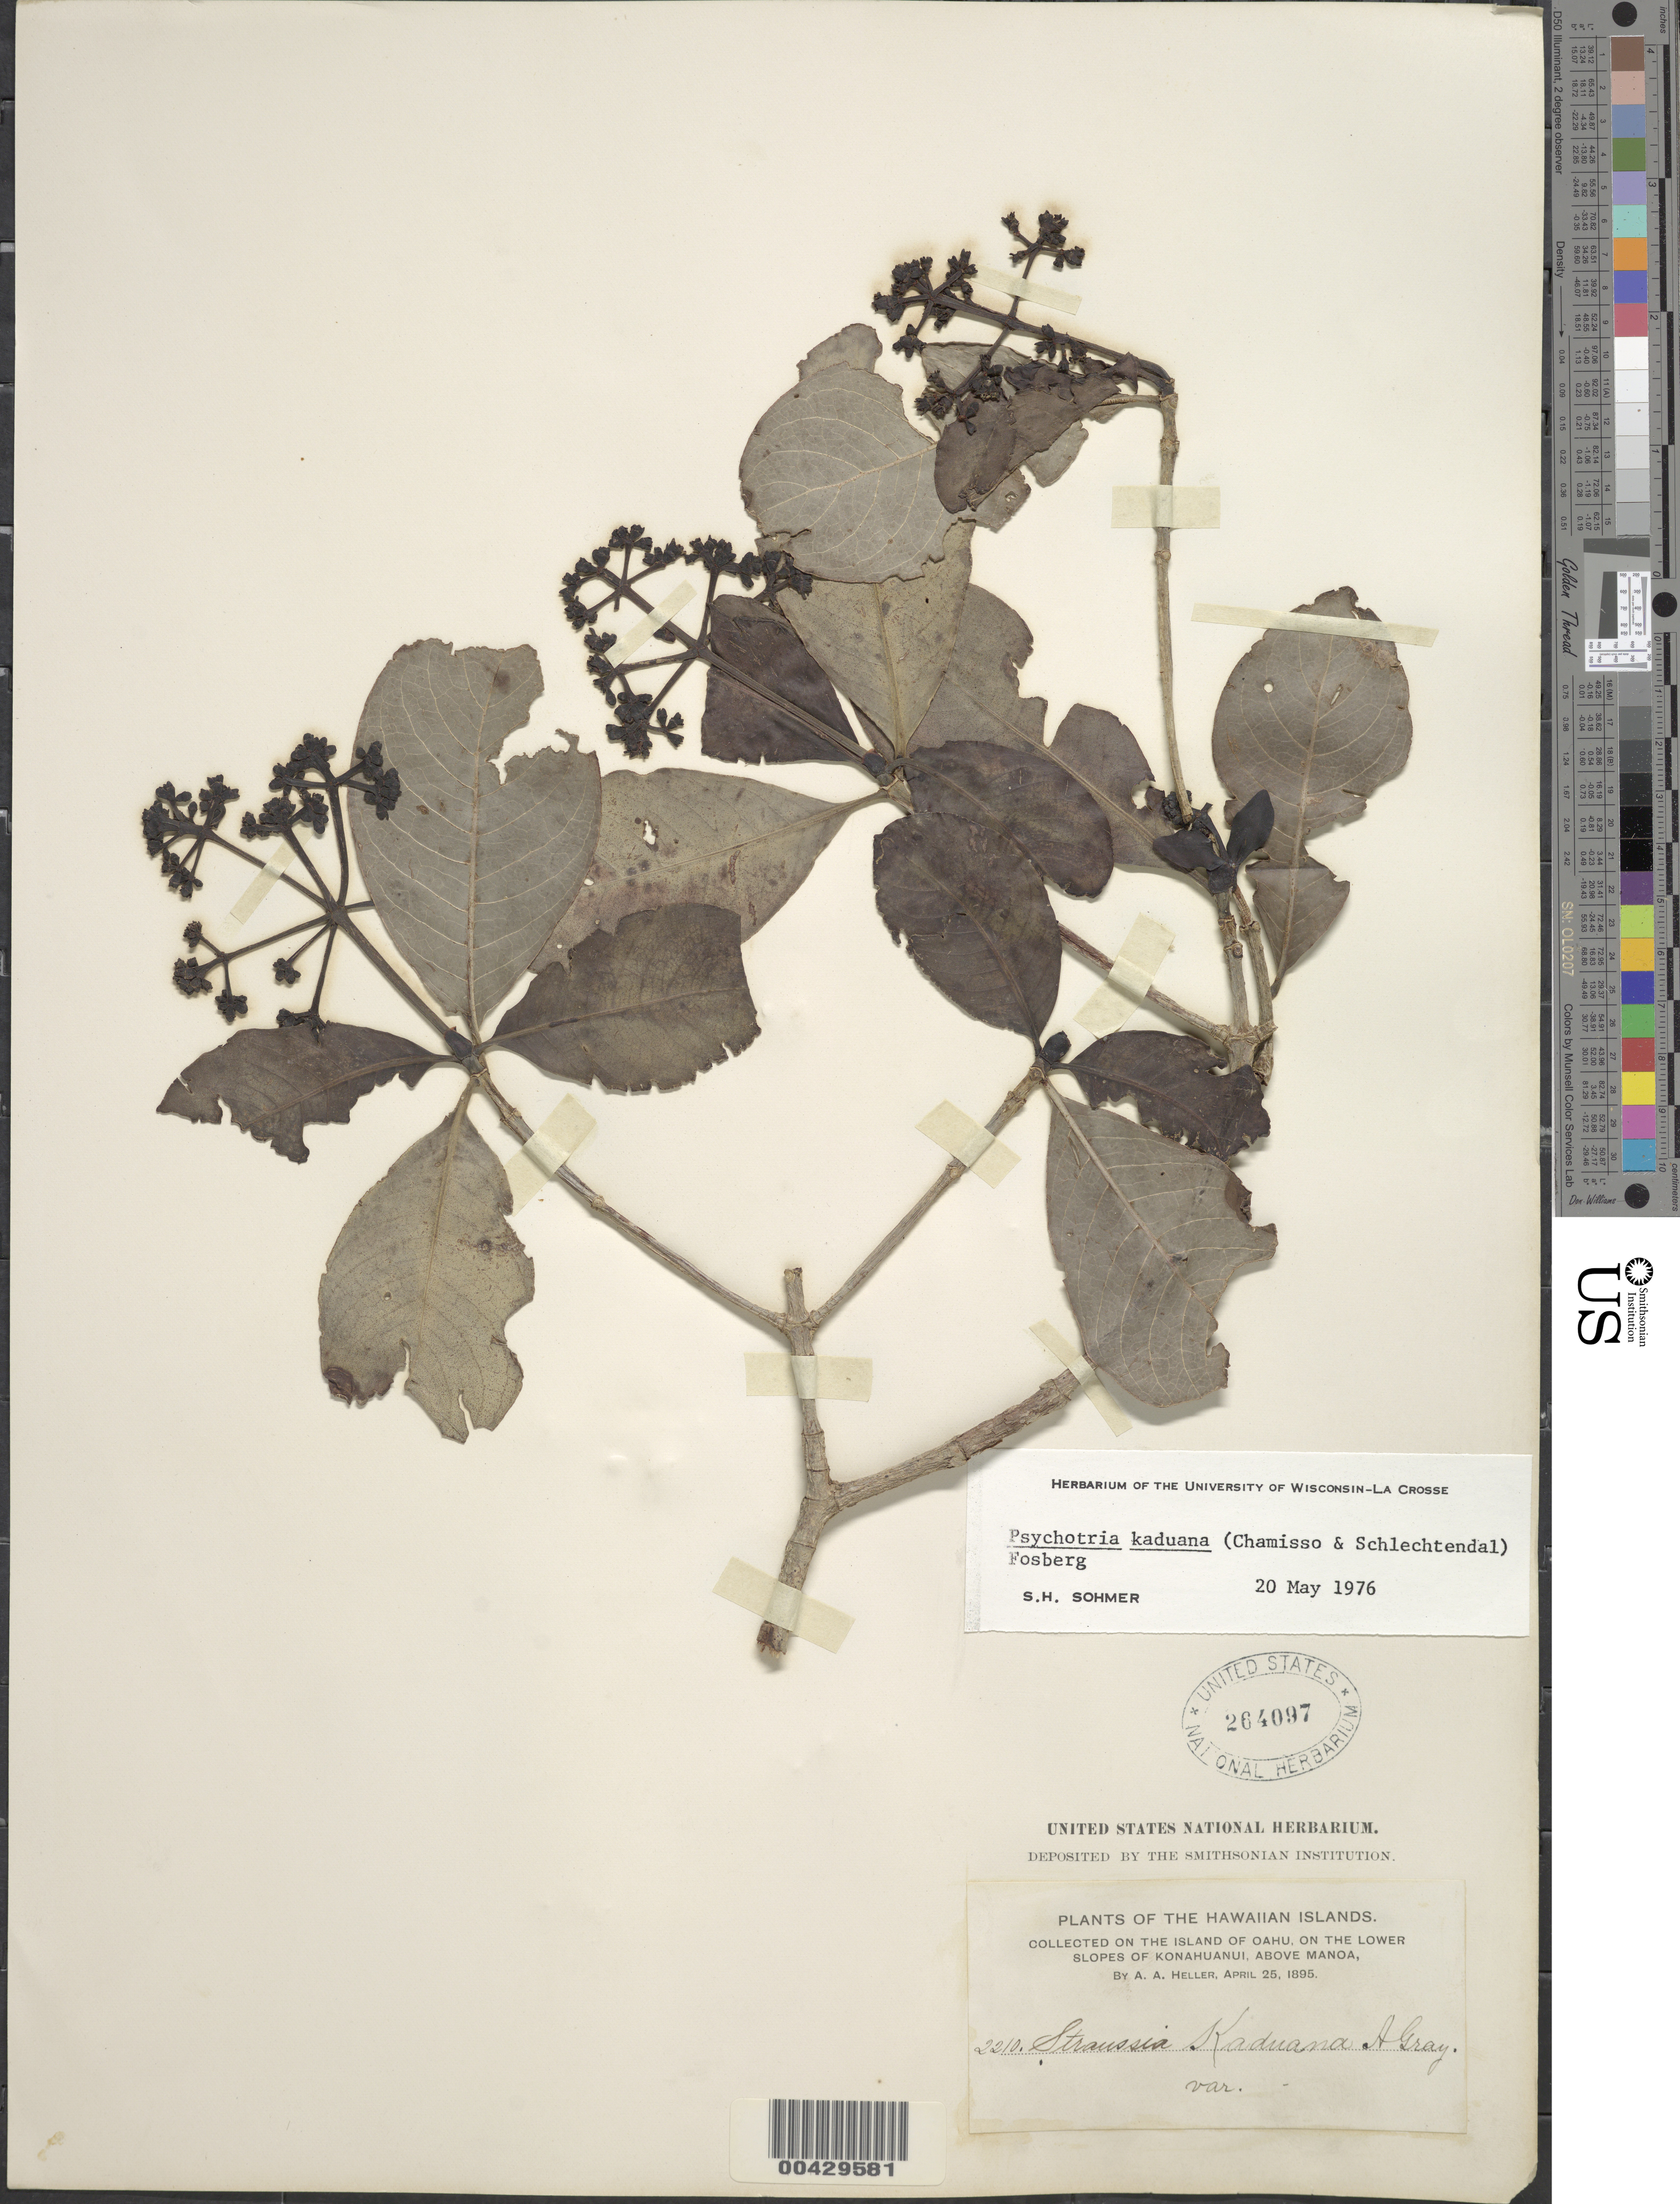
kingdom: Plantae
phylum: Tracheophyta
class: Magnoliopsida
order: Gentianales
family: Rubiaceae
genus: Psychotria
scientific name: Psychotria kaduana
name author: (Cham. & Schltdl.) Fosberg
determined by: Sohmer, S. H.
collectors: A. A. Heller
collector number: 2210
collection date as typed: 25 Apr 1895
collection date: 1895-04-25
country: United States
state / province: Hawaii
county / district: Honolulu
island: Oahu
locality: on the lower slopes Konahuanui, above Manoa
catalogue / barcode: US 264097